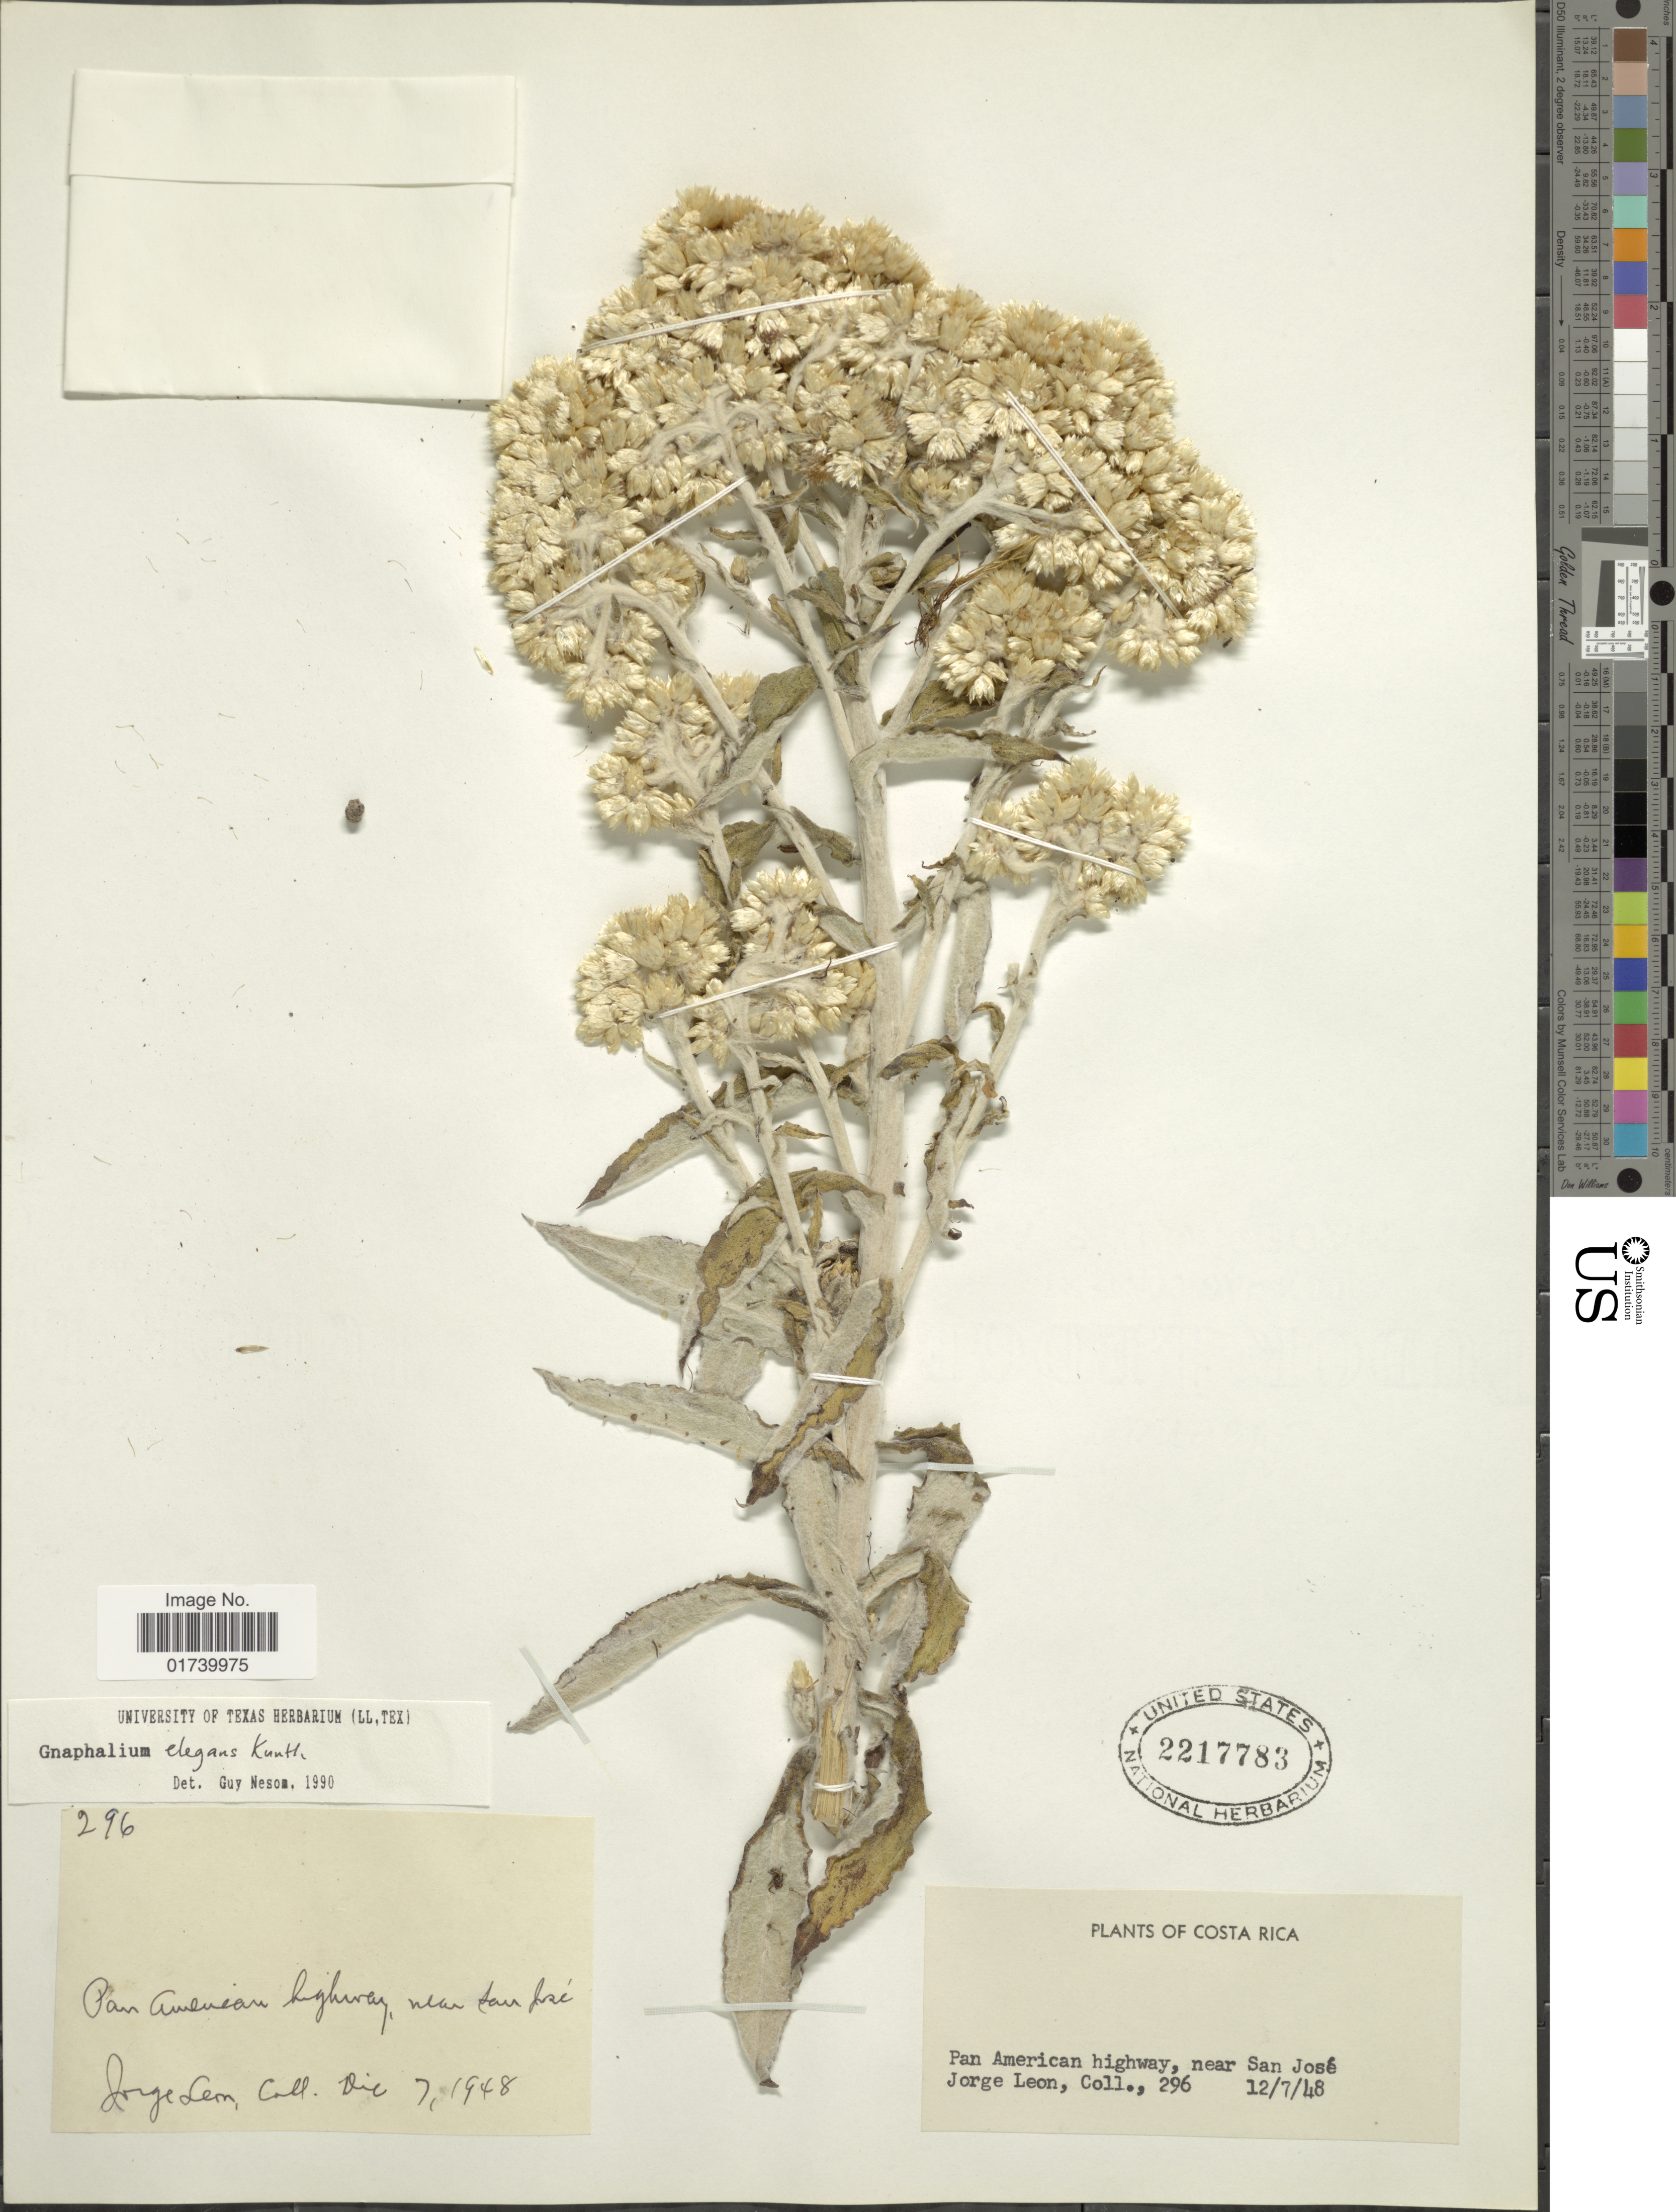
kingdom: Plantae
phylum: Tracheophyta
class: Magnoliopsida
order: Asterales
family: Asteraceae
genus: Pseudognaphalium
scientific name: Pseudognaphalium elegans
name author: (Kunth) Kartesz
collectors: J. León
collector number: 296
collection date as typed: Transcribed d/m/y: 7/12/48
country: Costa Rica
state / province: San José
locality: Pan American highway, near San Jose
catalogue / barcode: US 2217783